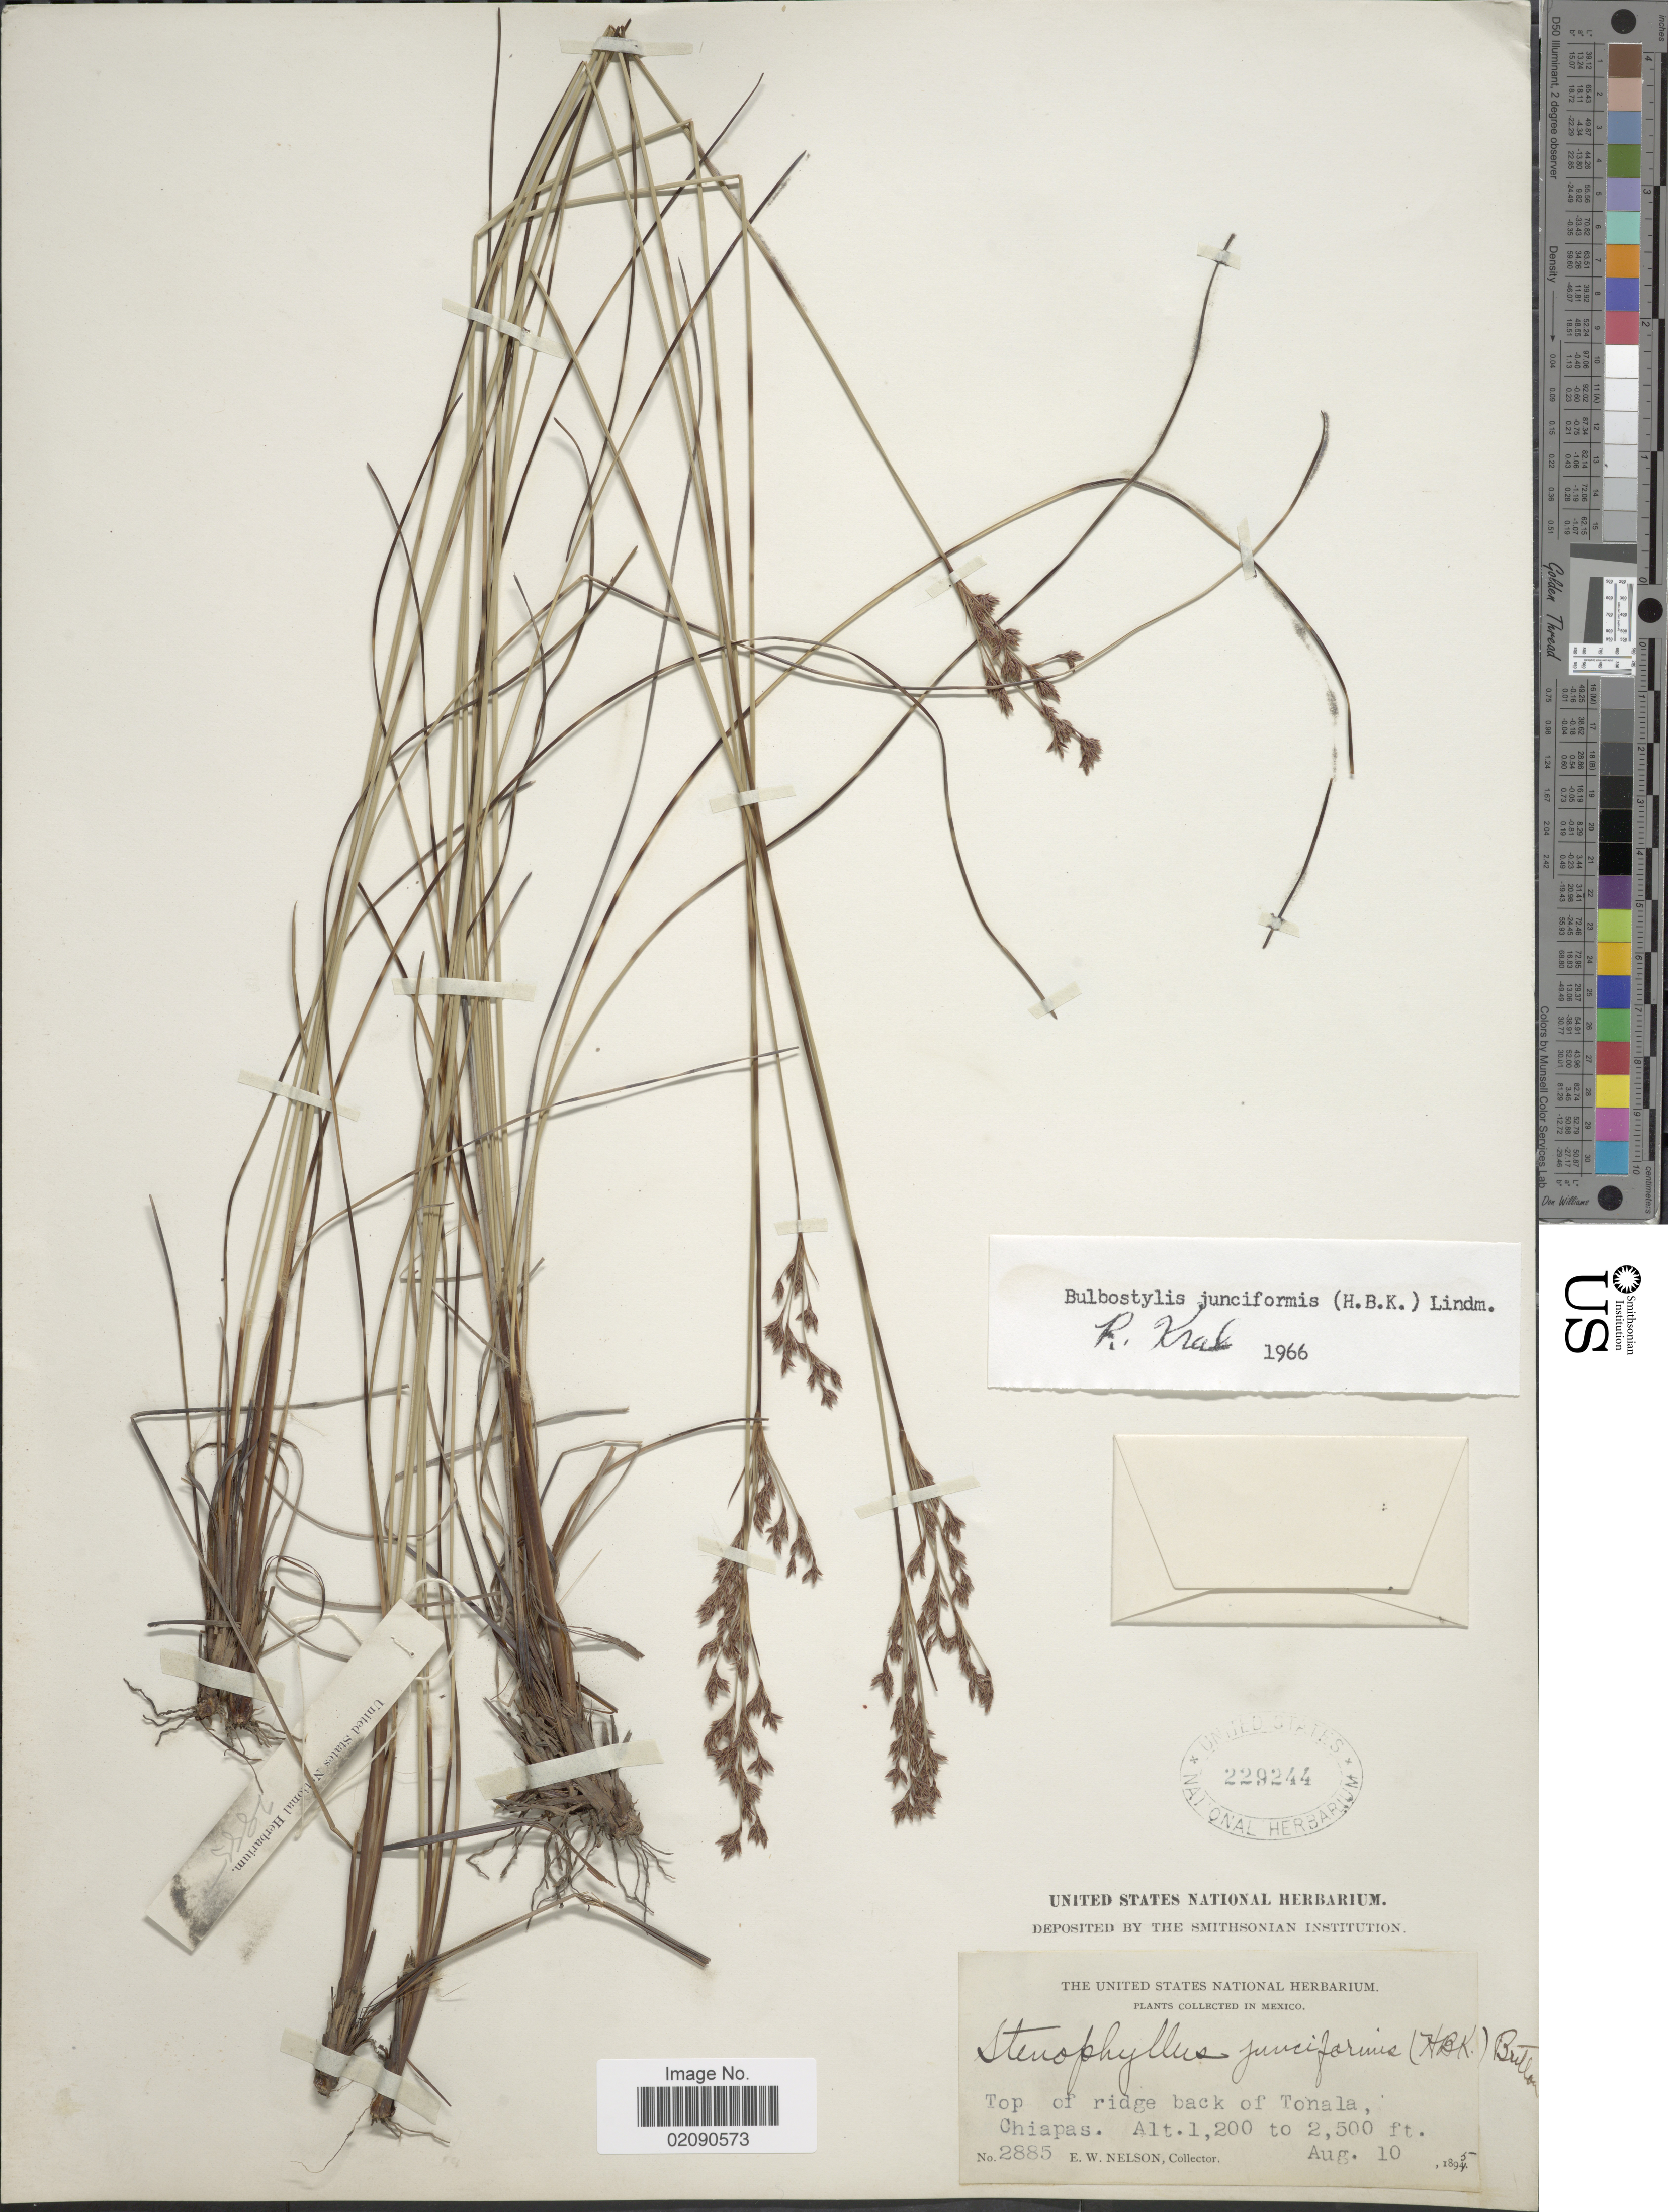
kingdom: Plantae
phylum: Tracheophyta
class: Liliopsida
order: Poales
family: Cyperaceae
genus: Bulbostylis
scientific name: Bulbostylis junciformis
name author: (Kunth) C.B. Clarke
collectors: E. W. Nelson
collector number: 2885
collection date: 1895-08-10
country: Mexico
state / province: Chiapas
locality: Top of ridge back of Tonala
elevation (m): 366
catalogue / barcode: US 229244